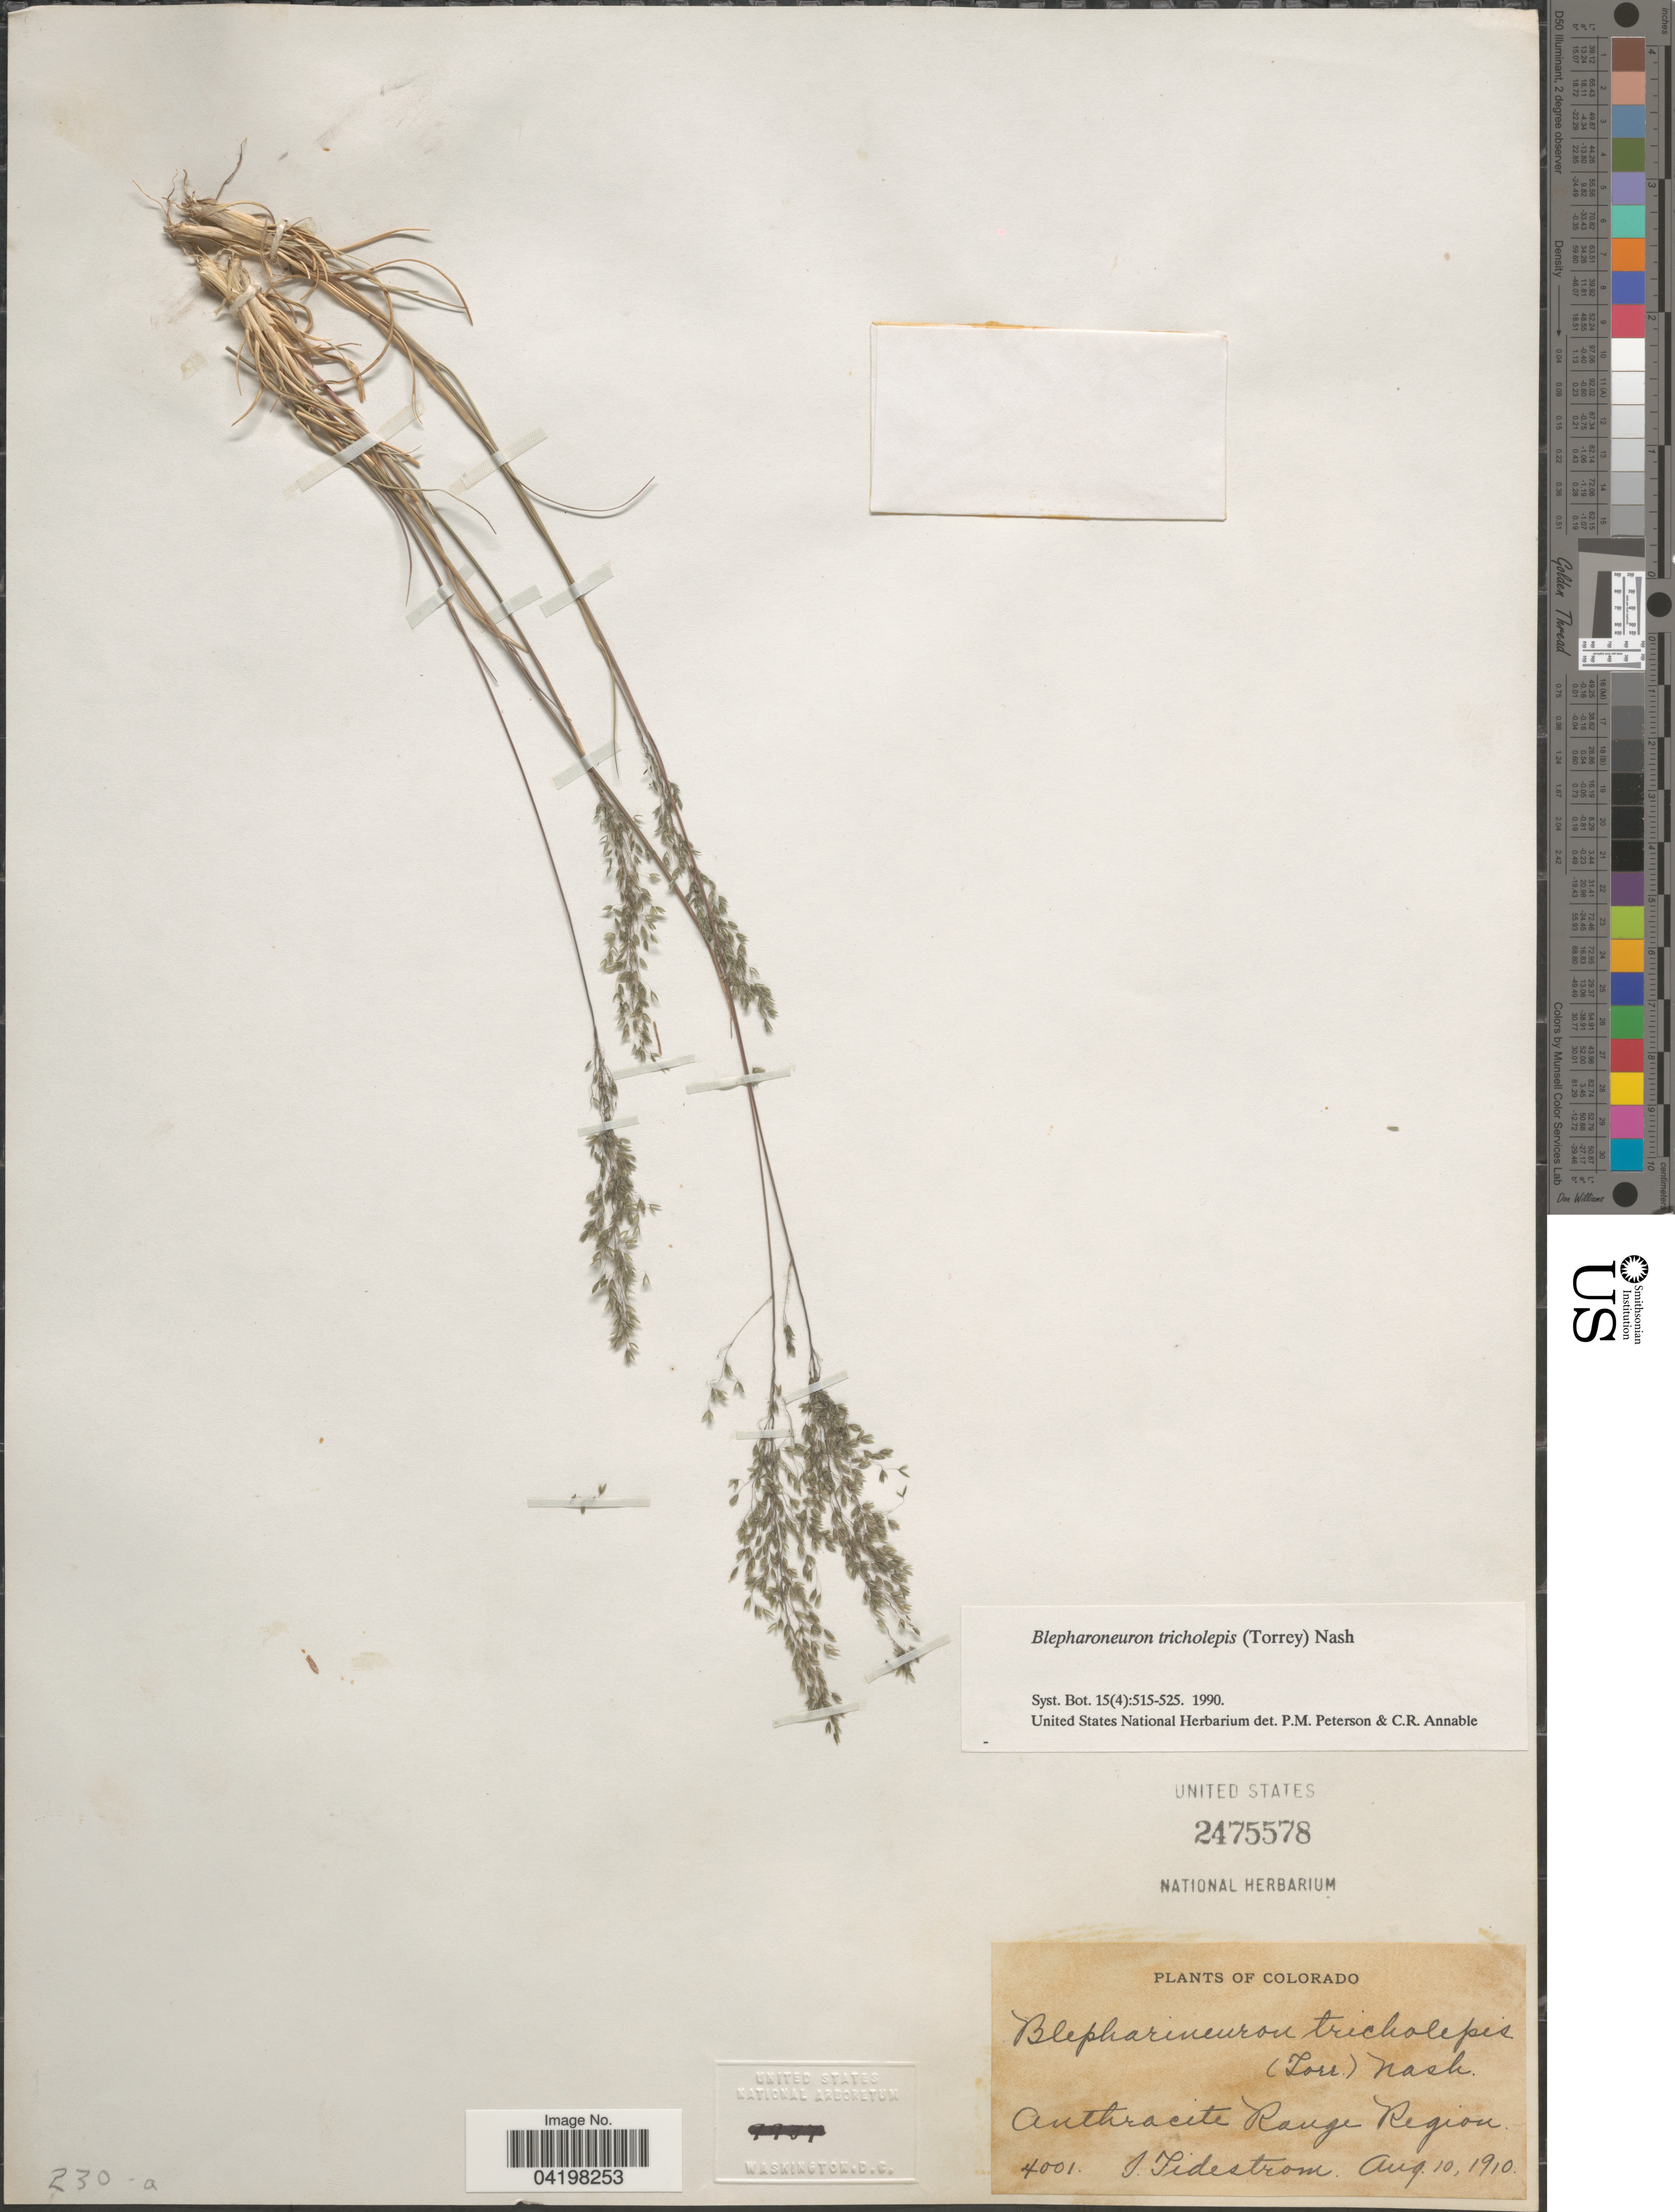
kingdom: Plantae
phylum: Tracheophyta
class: Liliopsida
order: Poales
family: Poaceae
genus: Muhlenbergia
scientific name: Muhlenbergia tricholepis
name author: (Torr.) Columbus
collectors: I. F. Tidestrom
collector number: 4001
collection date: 1910-08-10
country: United States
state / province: Colorado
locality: Anthracite Range Region.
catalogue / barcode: US 2475578